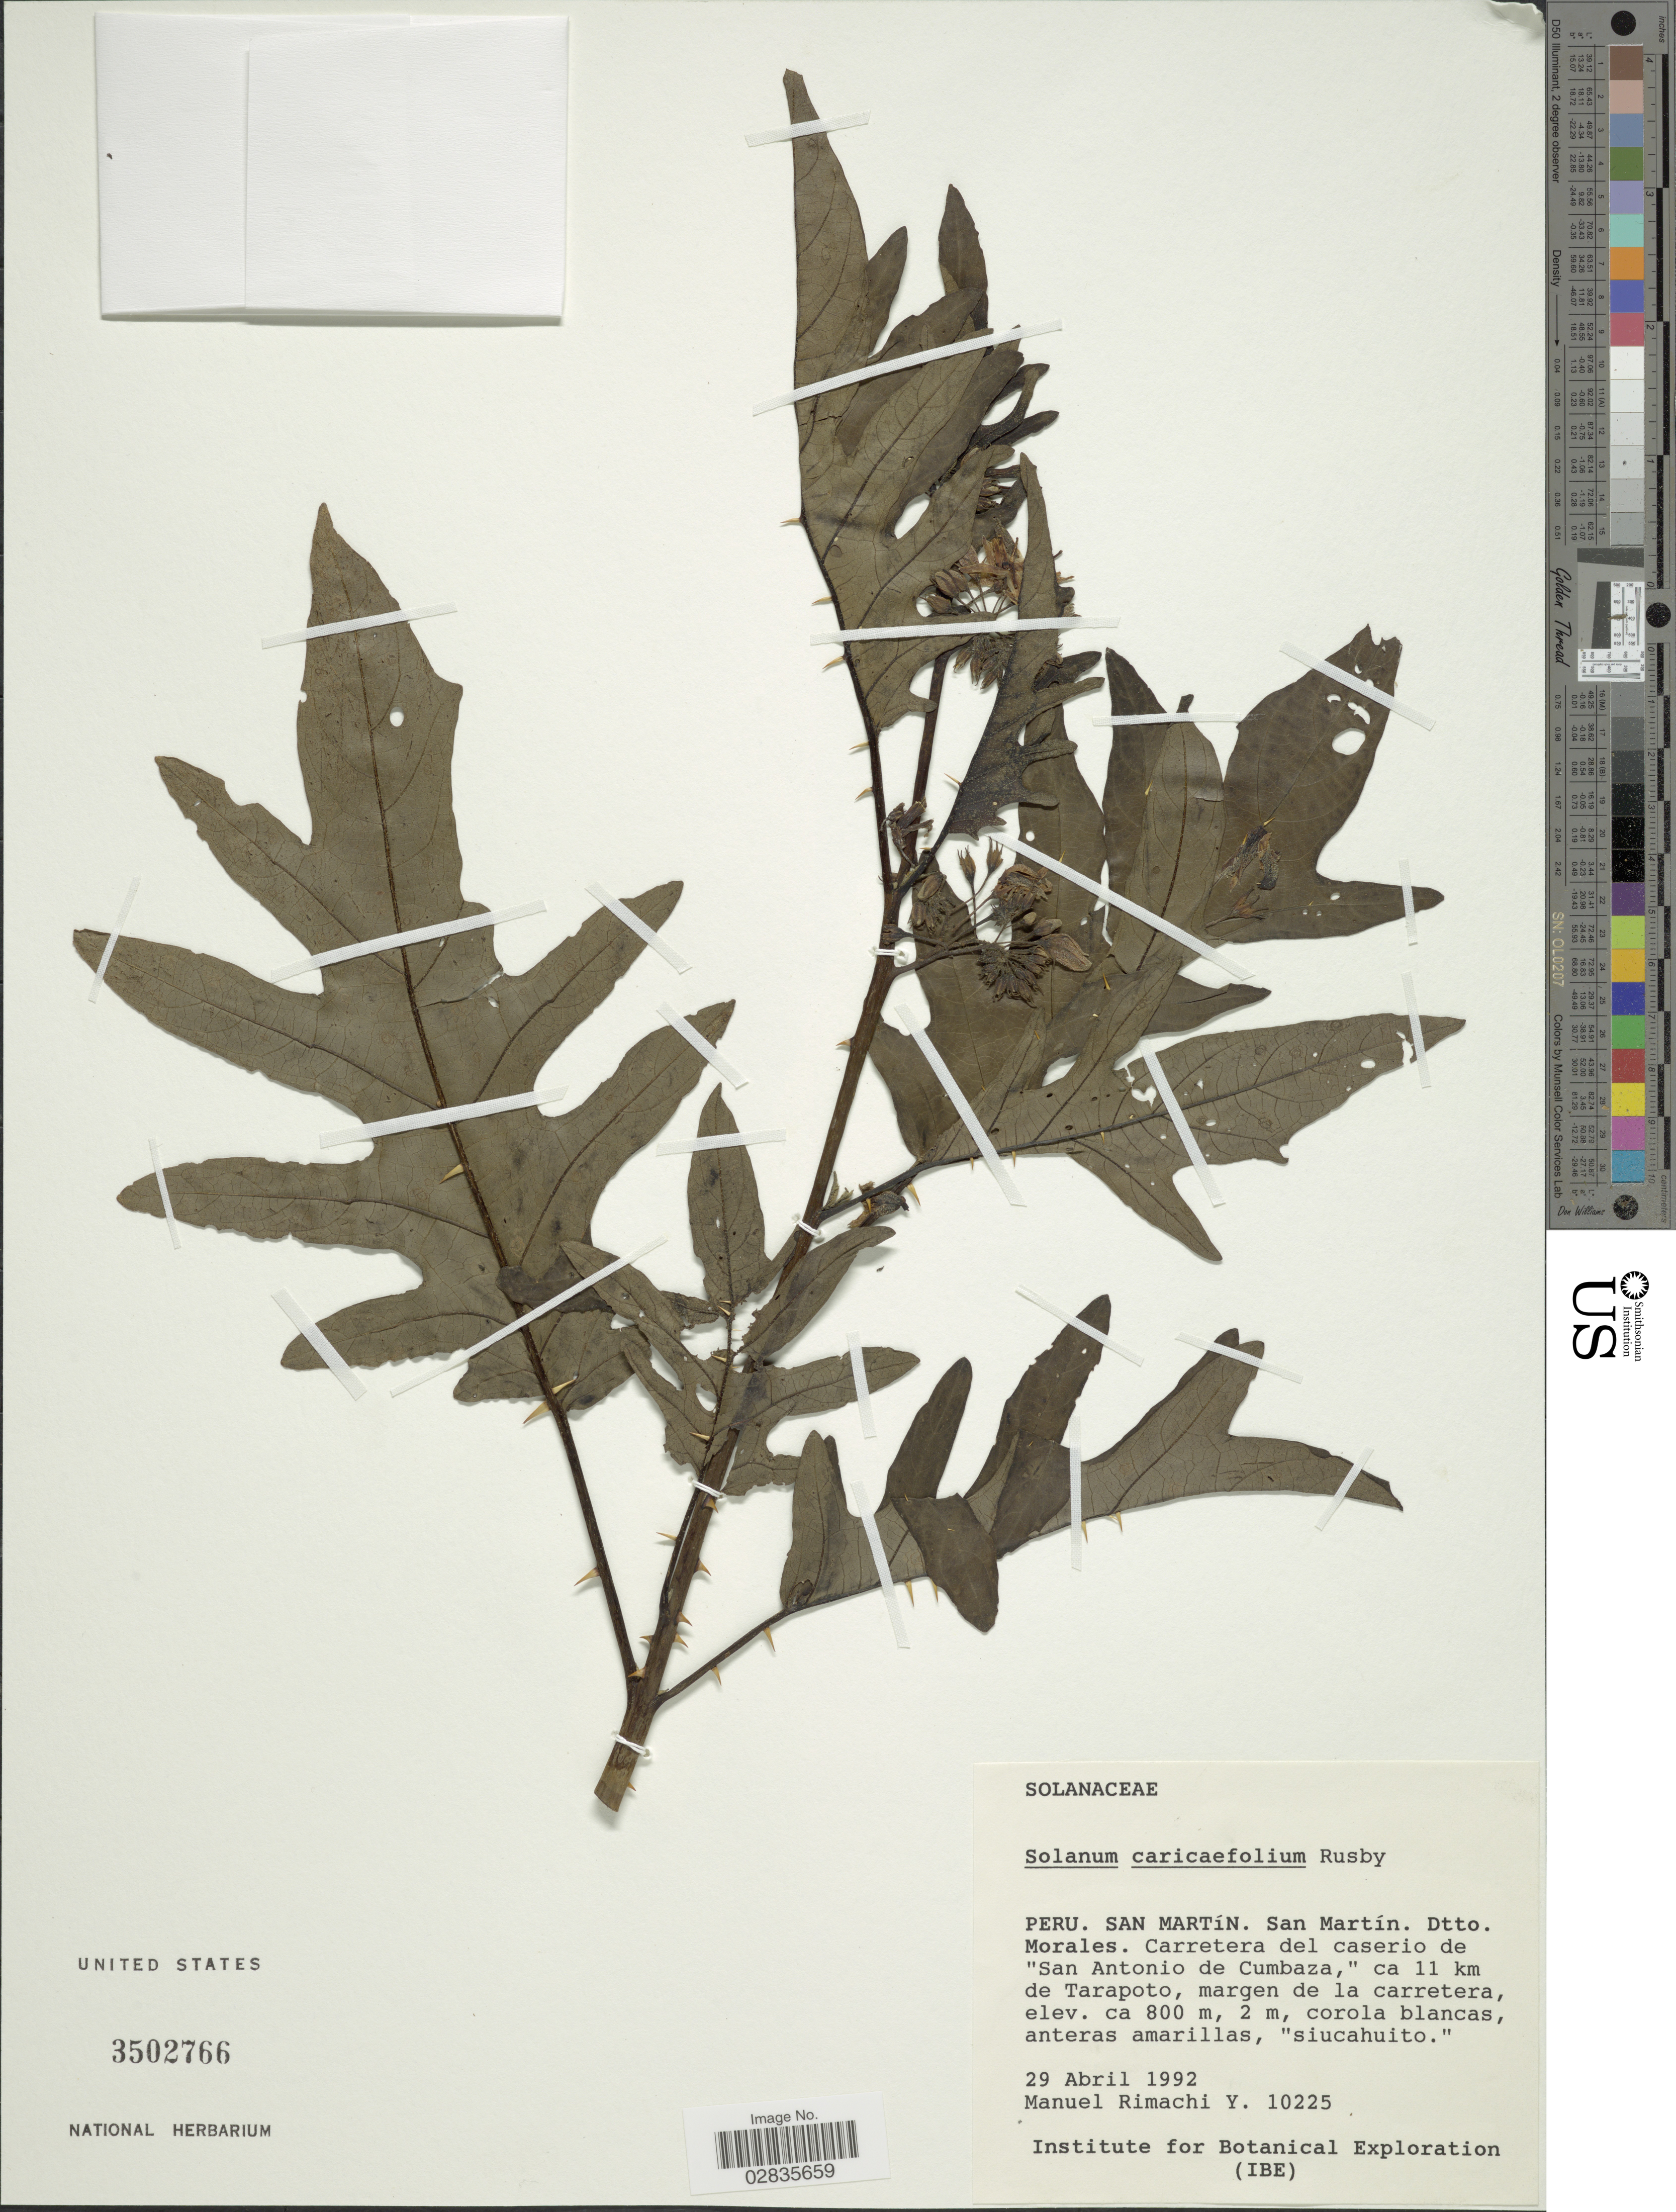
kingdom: Plantae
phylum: Tracheophyta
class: Magnoliopsida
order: Solanales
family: Solanaceae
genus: Solanum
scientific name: Solanum caricaefolium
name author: Rusby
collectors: M. Rimachi Y.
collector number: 10225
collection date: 1992-04-29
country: Peru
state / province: San Martín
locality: San Martín. Dtto. Morales. Carretera del caserio de "San Antonio de Cumbaza," ca 11 km de Tarapoto, margen de la carretera.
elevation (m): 800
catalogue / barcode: US 3502766